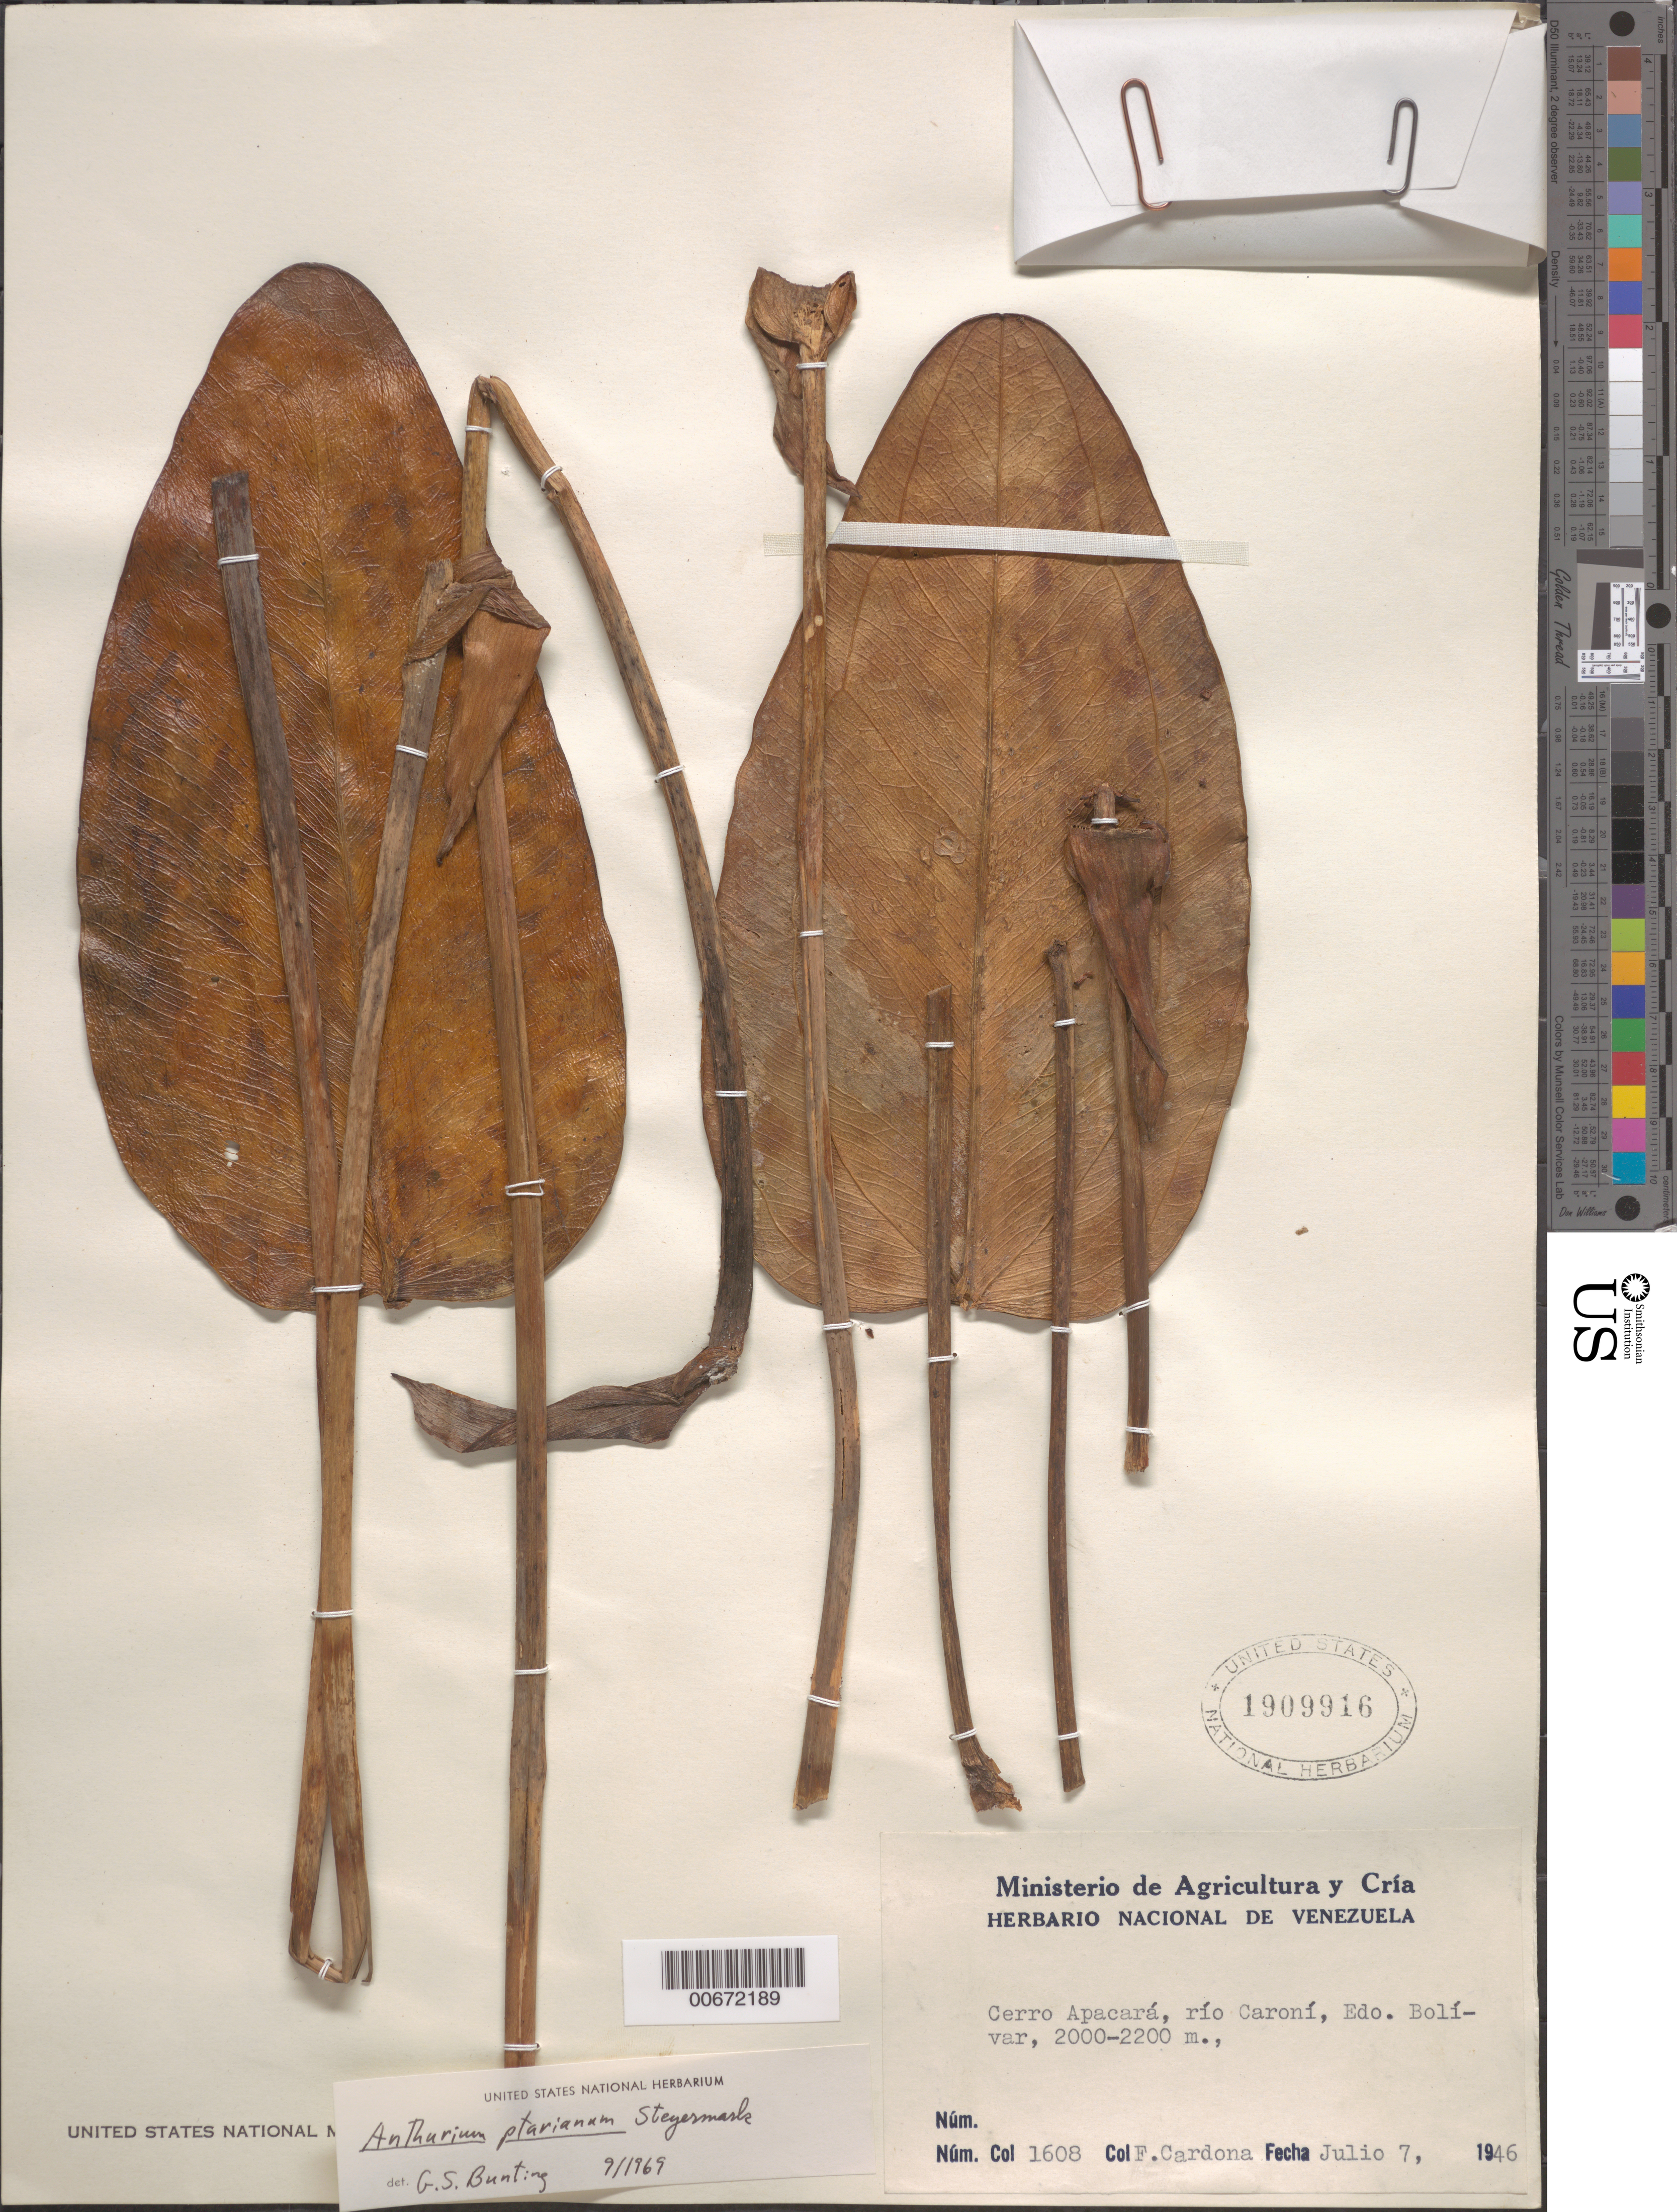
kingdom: Plantae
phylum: Tracheophyta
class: Liliopsida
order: Alismatales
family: Araceae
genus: Anthurium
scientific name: Anthurium ptarianum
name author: Steyerm.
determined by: Bunting, G. S.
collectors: F. Cardona Puig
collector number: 1608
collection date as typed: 7-Jul-46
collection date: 1946-07-07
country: Venezuela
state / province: Bolívar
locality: Río Caroní, Cerro Apacará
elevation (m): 2000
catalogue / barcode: US 1909916